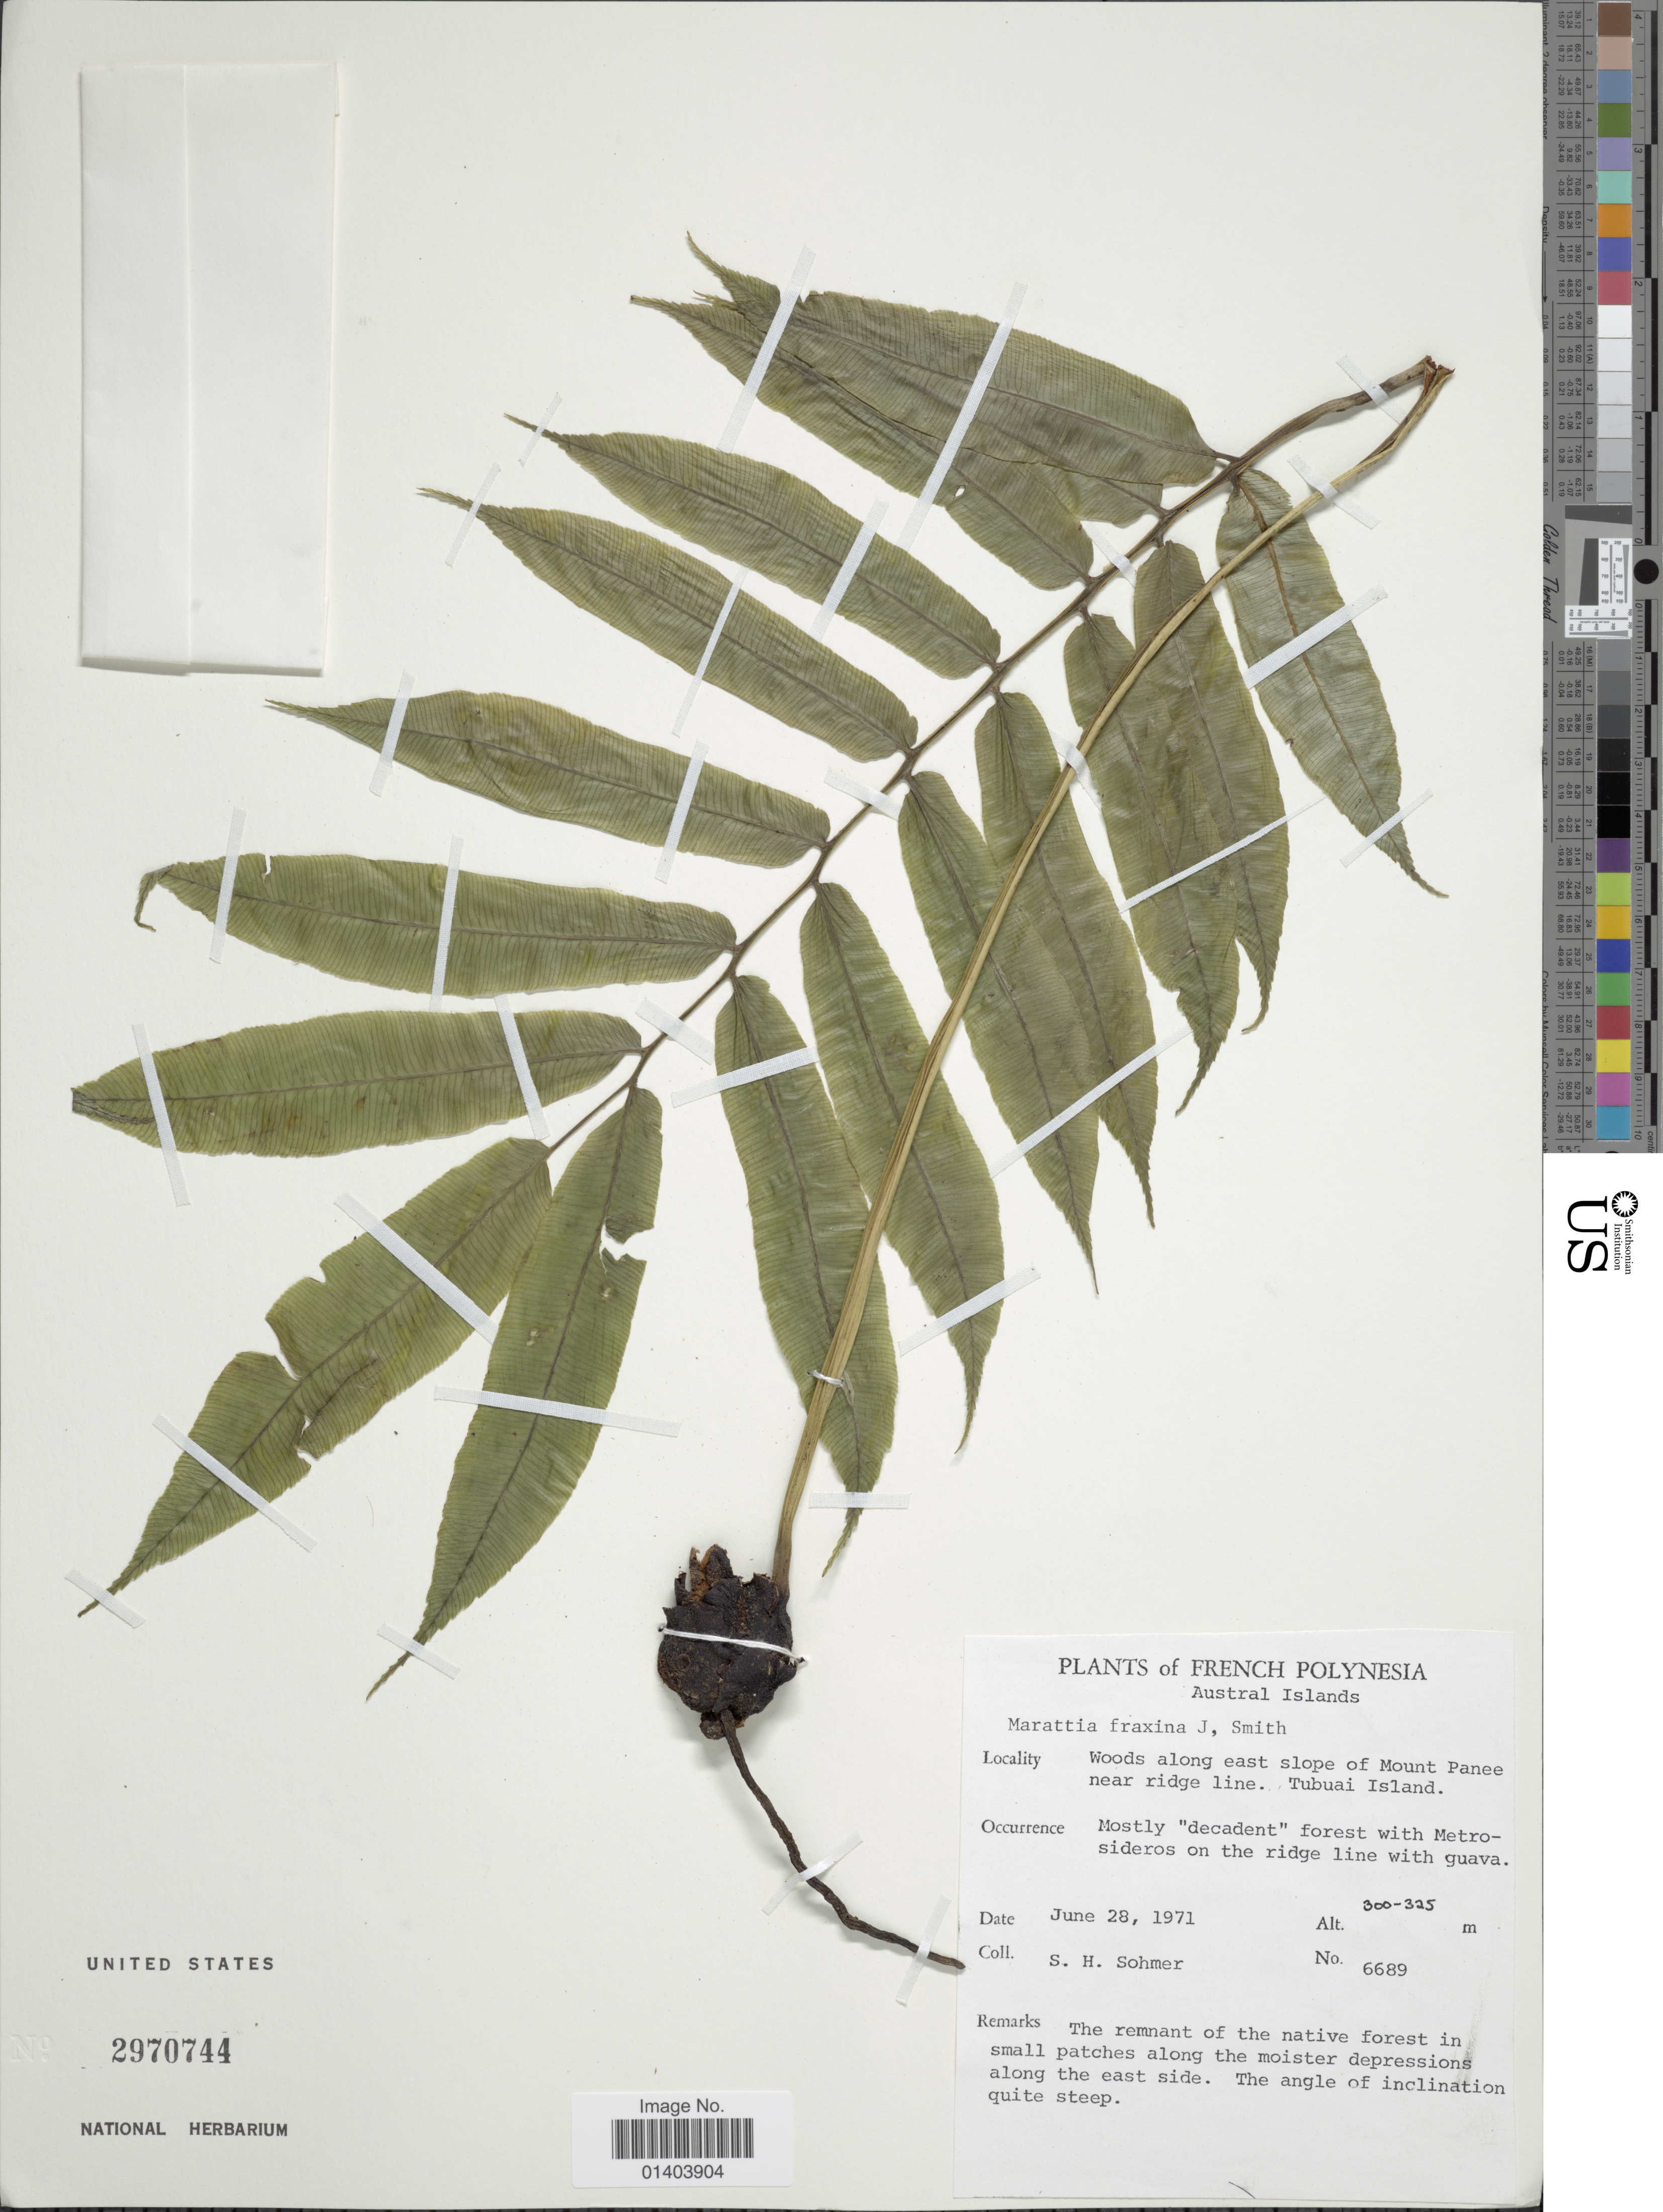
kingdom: Plantae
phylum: Tracheophyta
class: Polypodiopsida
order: Marattiales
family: Marattiaceae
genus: Ptisana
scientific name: Ptisana fraxinea var. fraxinea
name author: (Sm.) Murdock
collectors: S. H. Sohmer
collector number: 6689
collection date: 1971-06-28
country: French Polynesia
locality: Austral Islands, Woods along east slope of Mount Panee near ridge line, Tubai Island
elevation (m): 300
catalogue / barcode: US 2970744